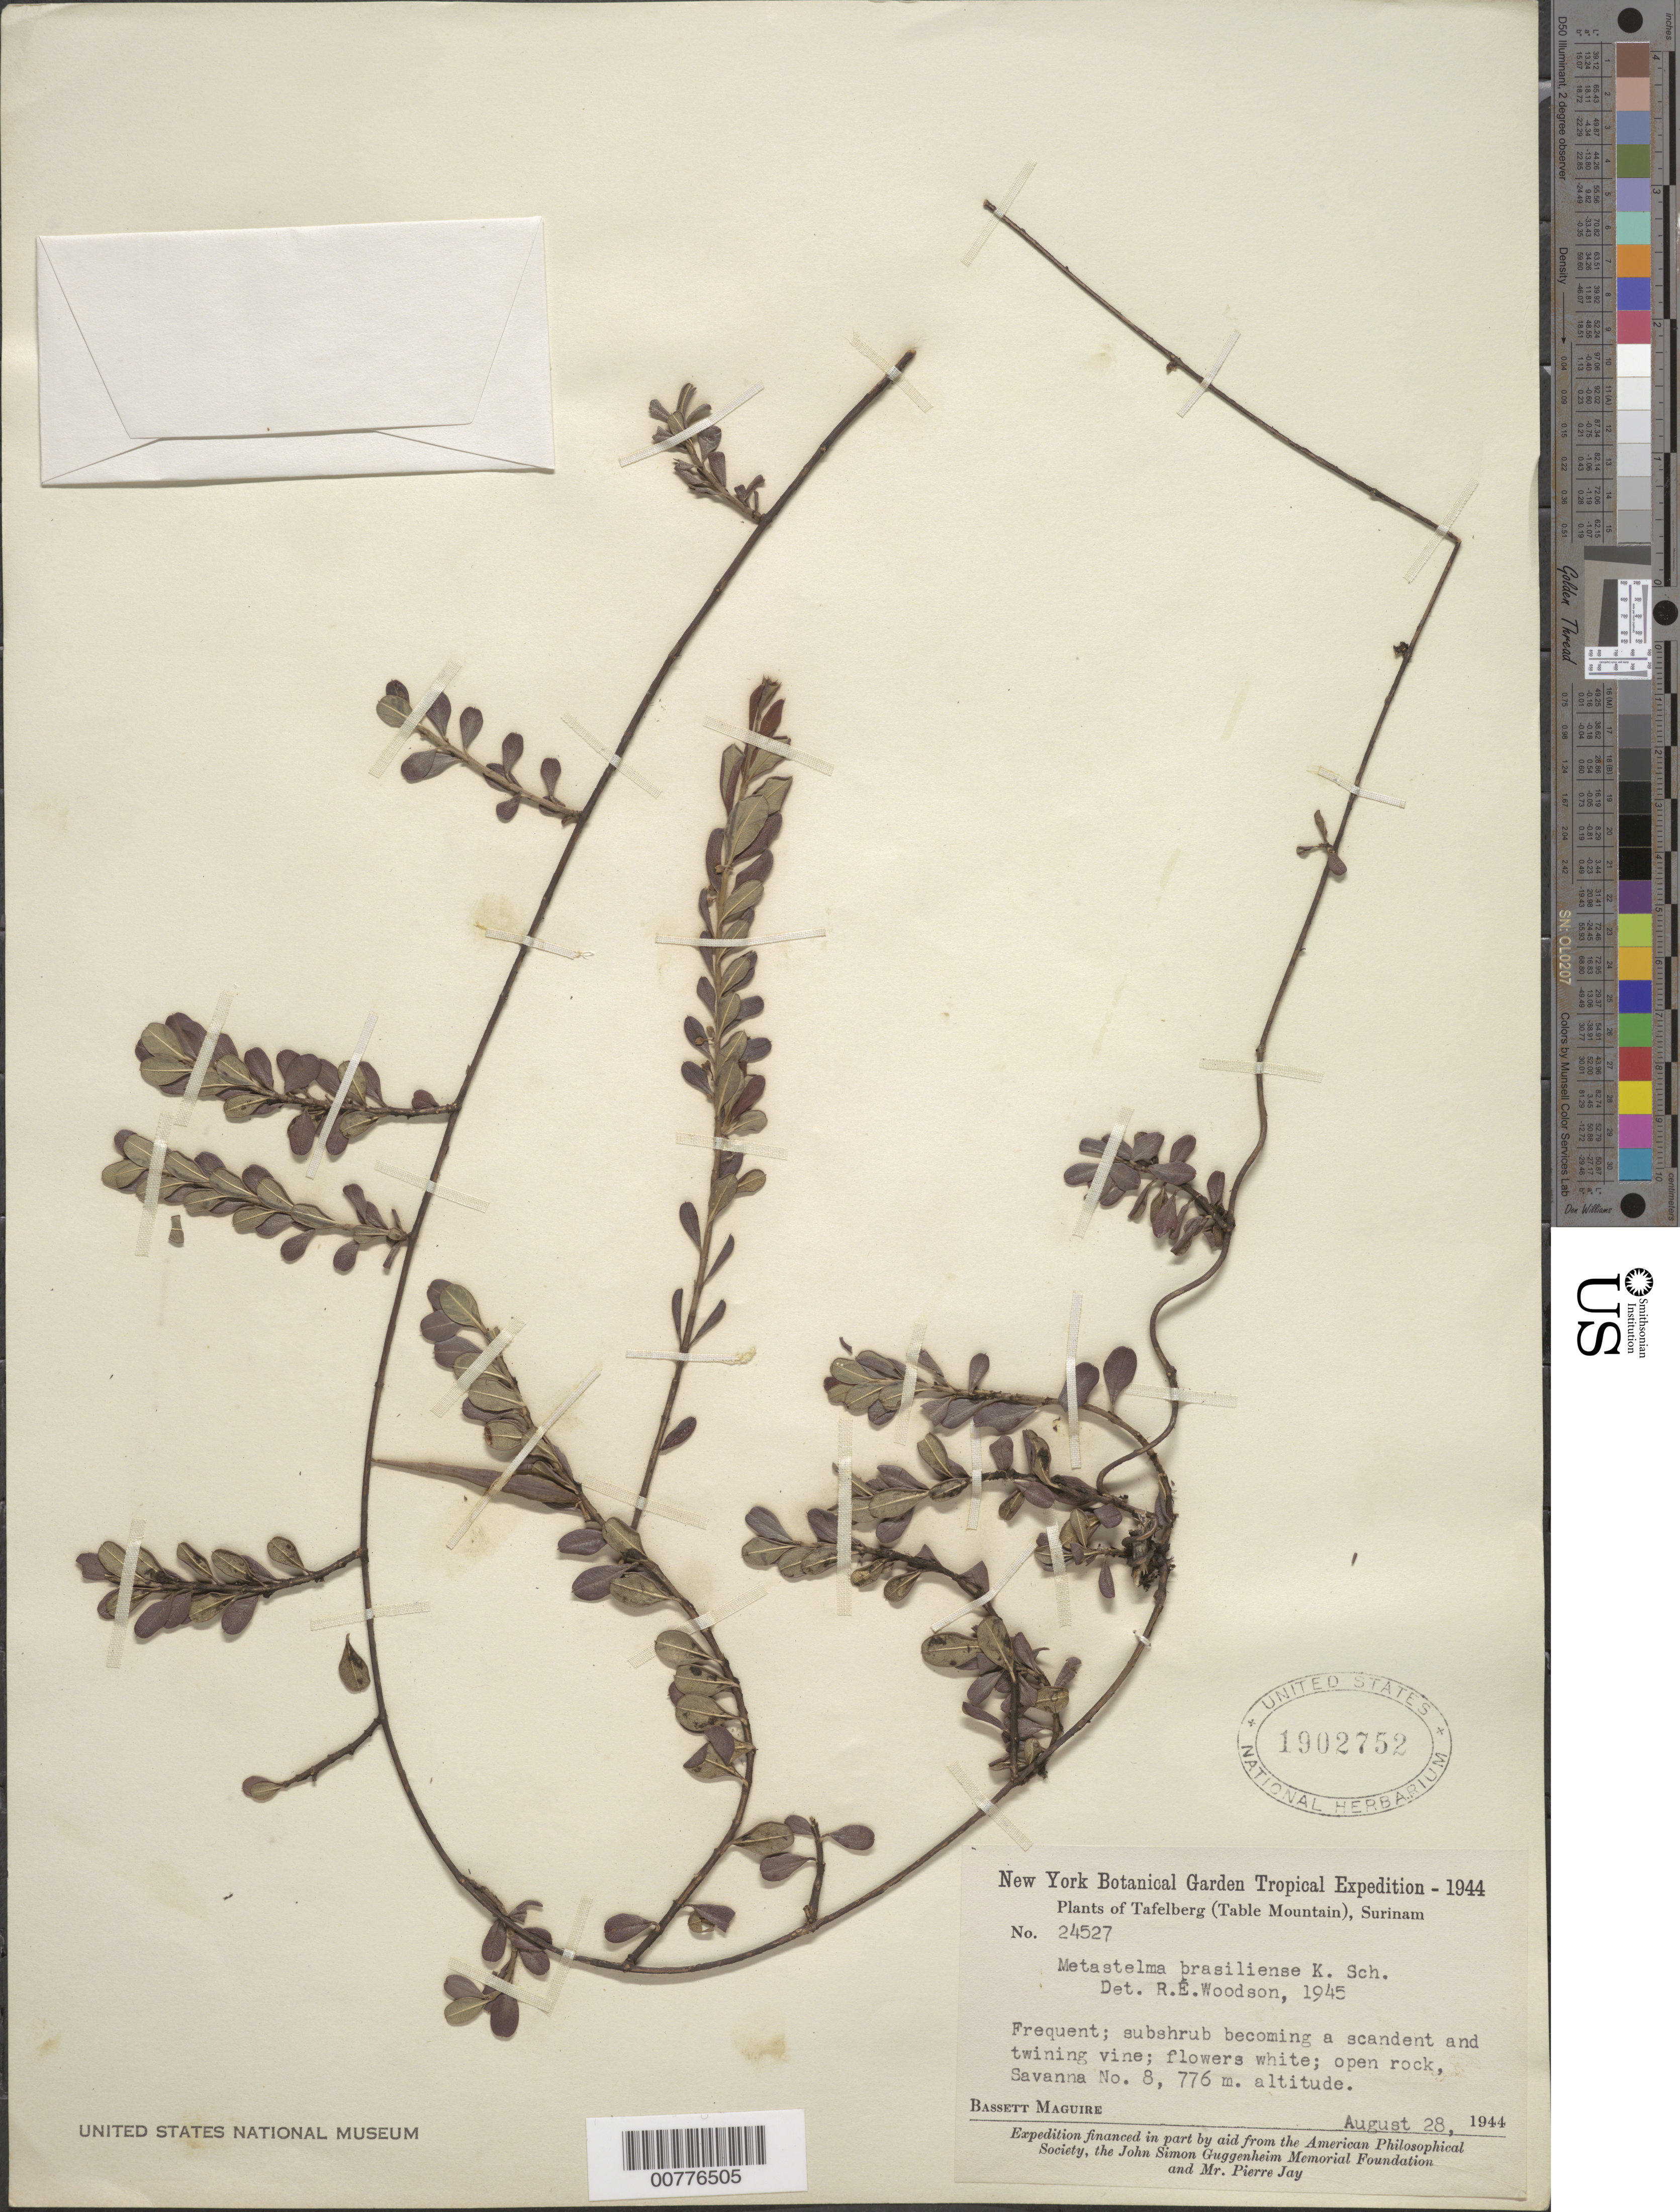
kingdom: Plantae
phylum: Tracheophyta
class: Magnoliopsida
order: Gentianales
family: Apocynaceae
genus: Ditassa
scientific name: Ditassa surinamensis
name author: Morillo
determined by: Morillo, G.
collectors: B. Maguire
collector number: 24527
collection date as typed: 28-Aug-44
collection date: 1944-08-28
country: Suriname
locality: Tafelberg (Table Mountain), Savanna VIII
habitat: Open rock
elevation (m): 776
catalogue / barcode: US 1902752